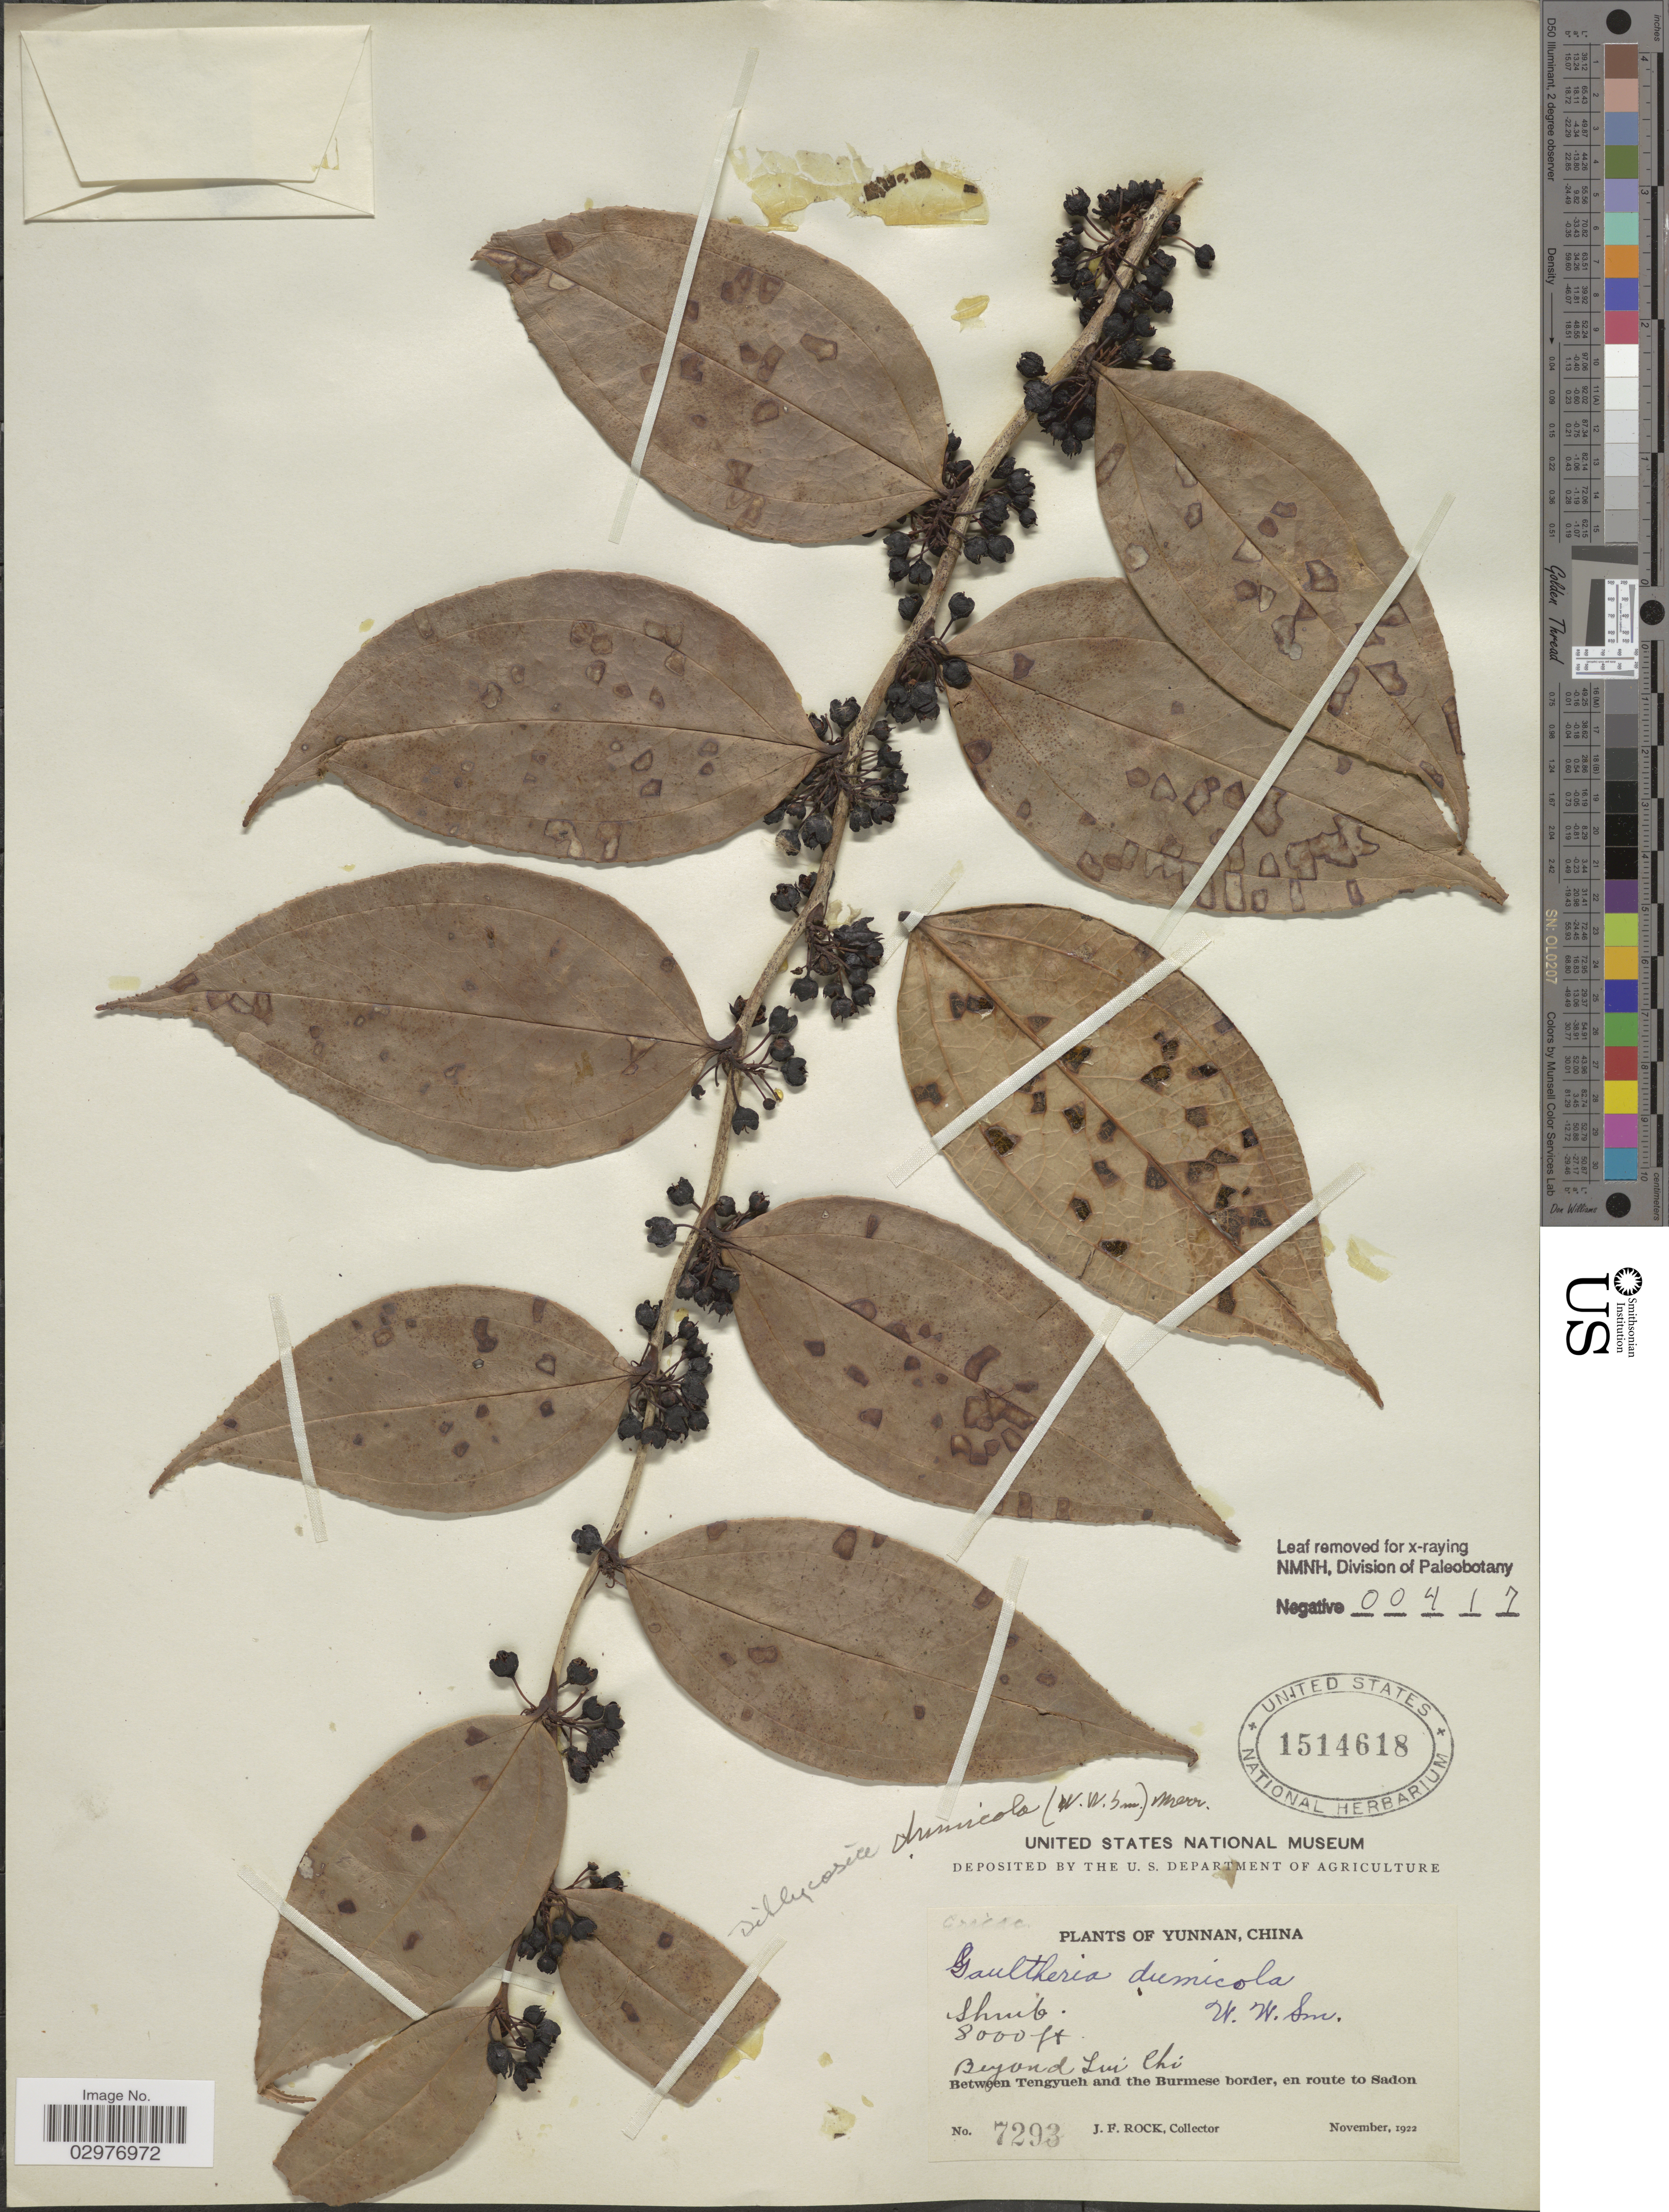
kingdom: Plantae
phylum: Tracheophyta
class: Magnoliopsida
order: Ericales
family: Ericaceae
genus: Gaultheria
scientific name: Gaultheria dumicola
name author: W.W. Sm.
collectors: J. Rock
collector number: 7293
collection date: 1922-11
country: China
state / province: Yunnan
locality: Beyond Lui Chi. Between Tengyueh and the Burmese border, en route to Sadon.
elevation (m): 2438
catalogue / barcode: US 1514618